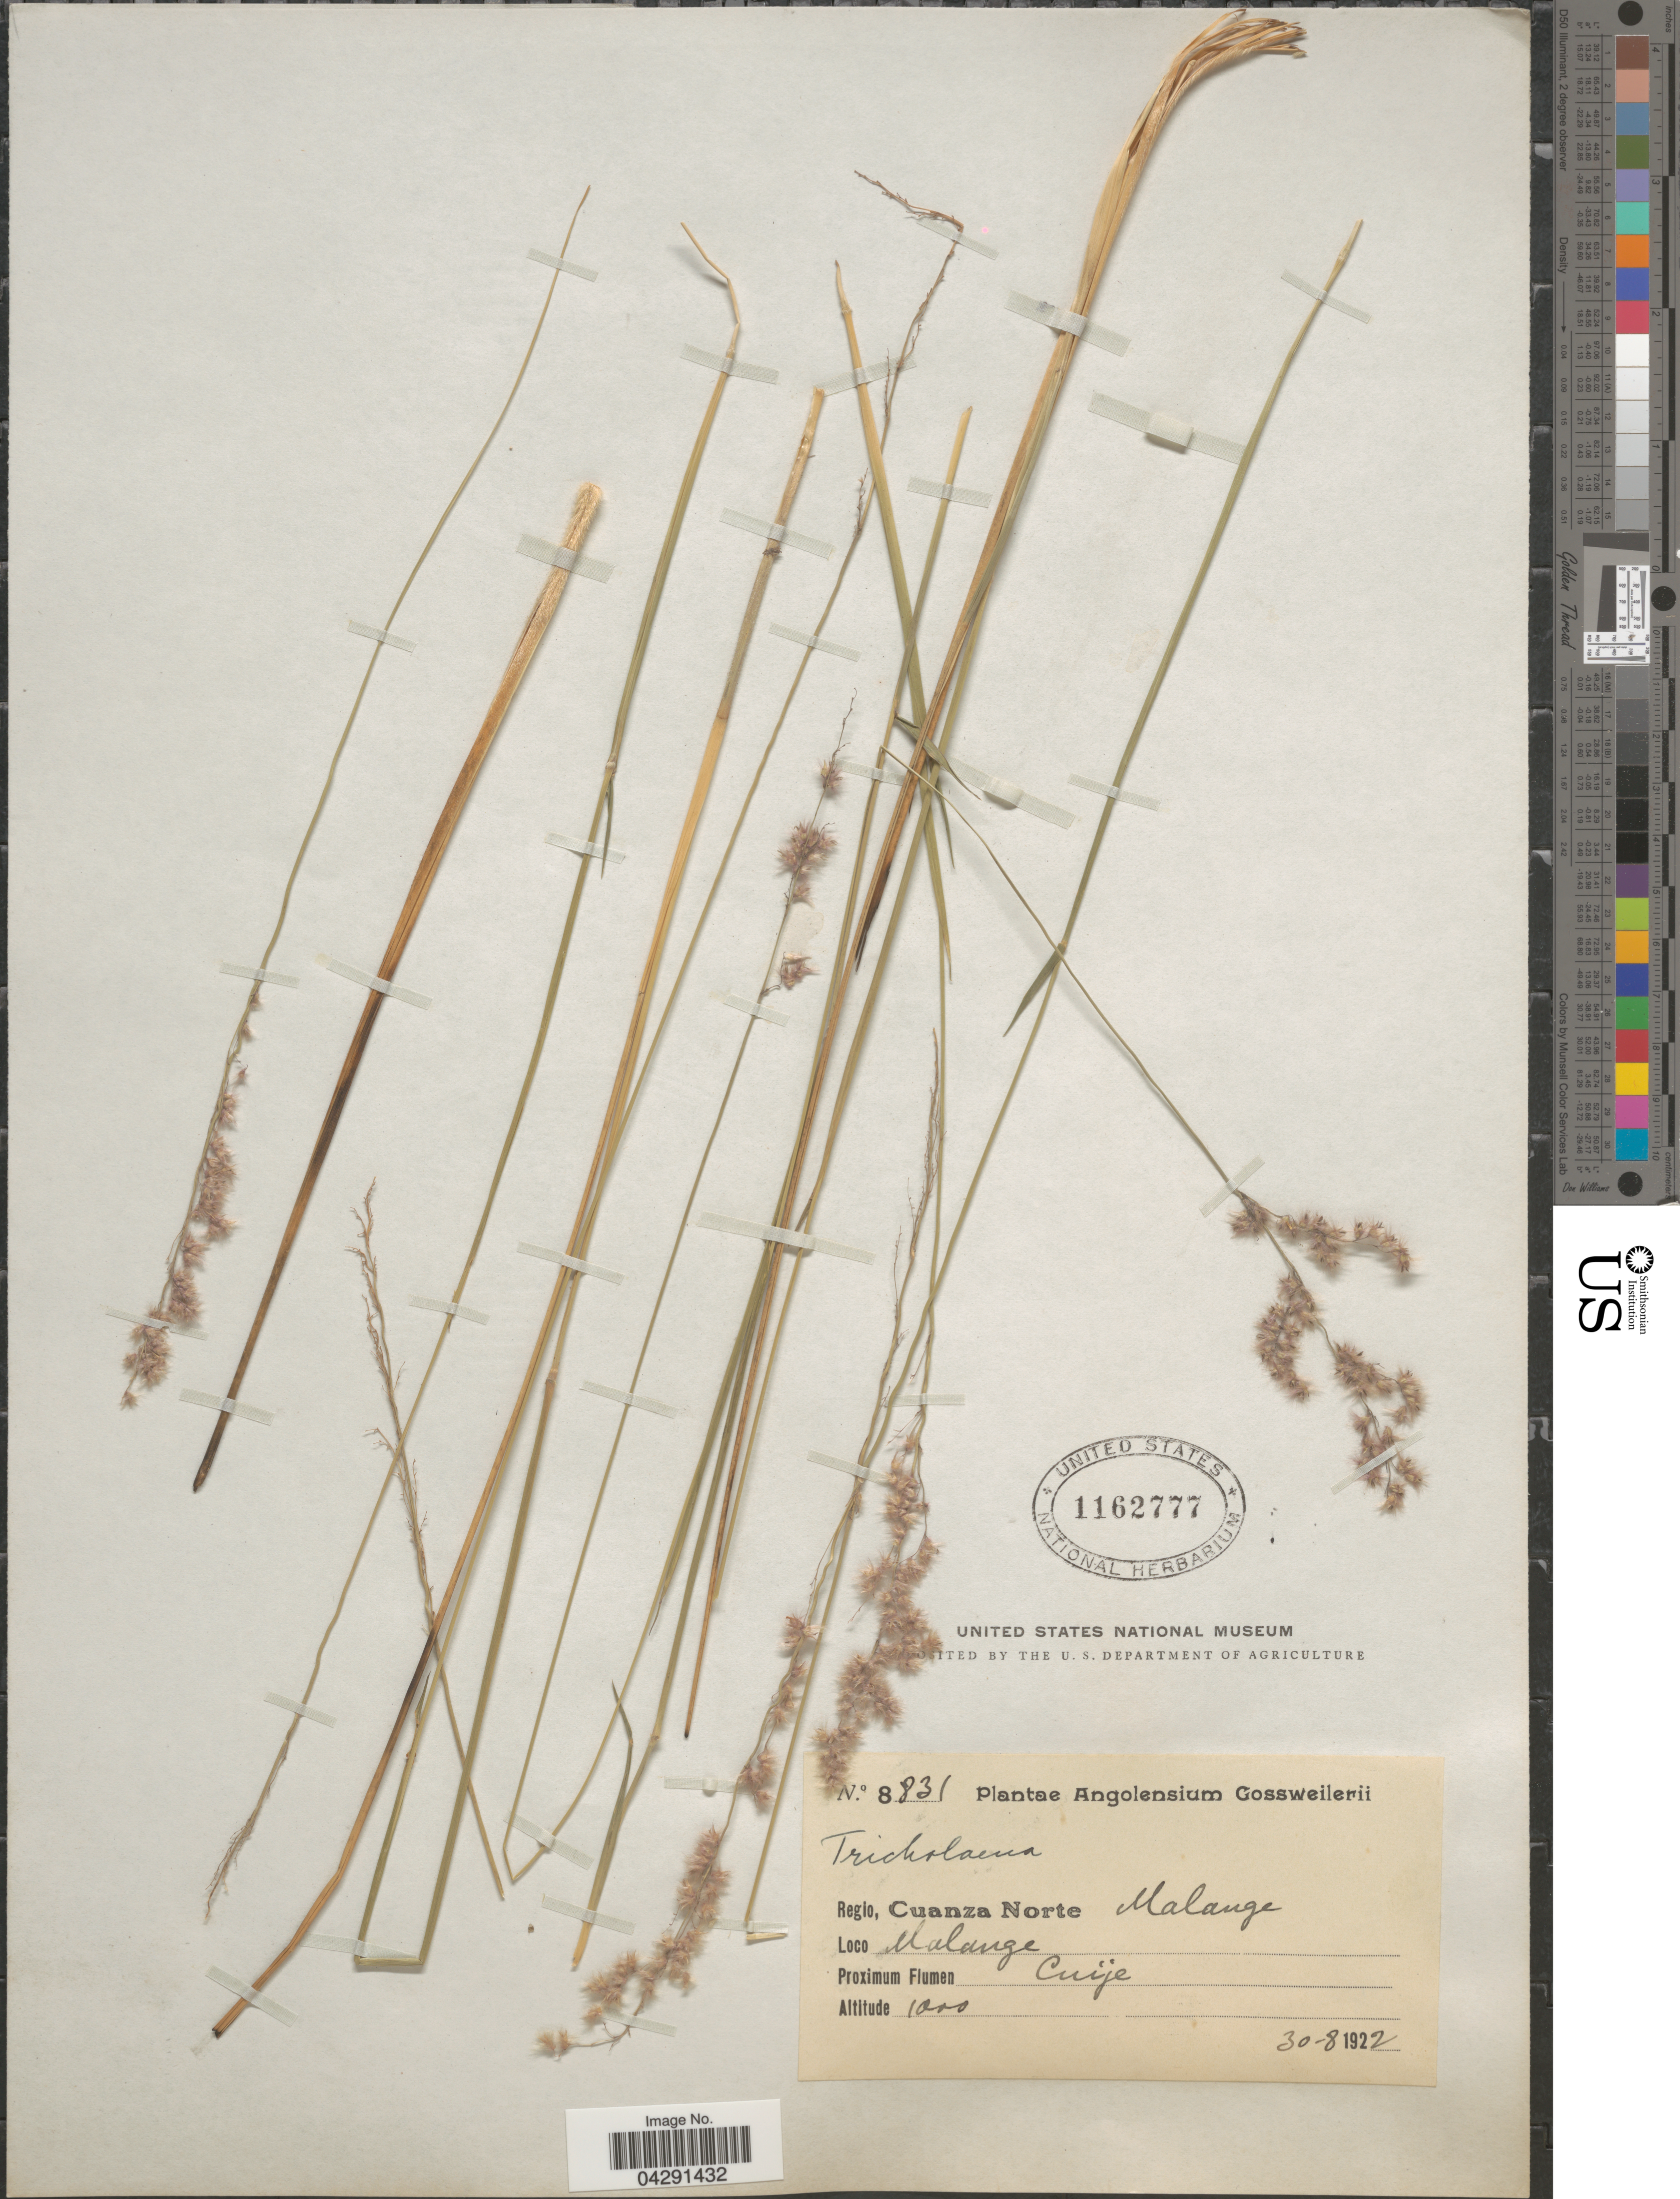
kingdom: Plantae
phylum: Tracheophyta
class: Liliopsida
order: Poales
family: Poaceae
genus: Melinis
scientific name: Melinis repens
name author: (Willd.) Zizka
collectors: -. Gossweiler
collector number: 8831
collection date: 1922-08-30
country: Angola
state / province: Malange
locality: Angolensium. Regio, Cuanza Norte. Malange. Proximum Flumen Cuije.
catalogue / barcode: US 1162777